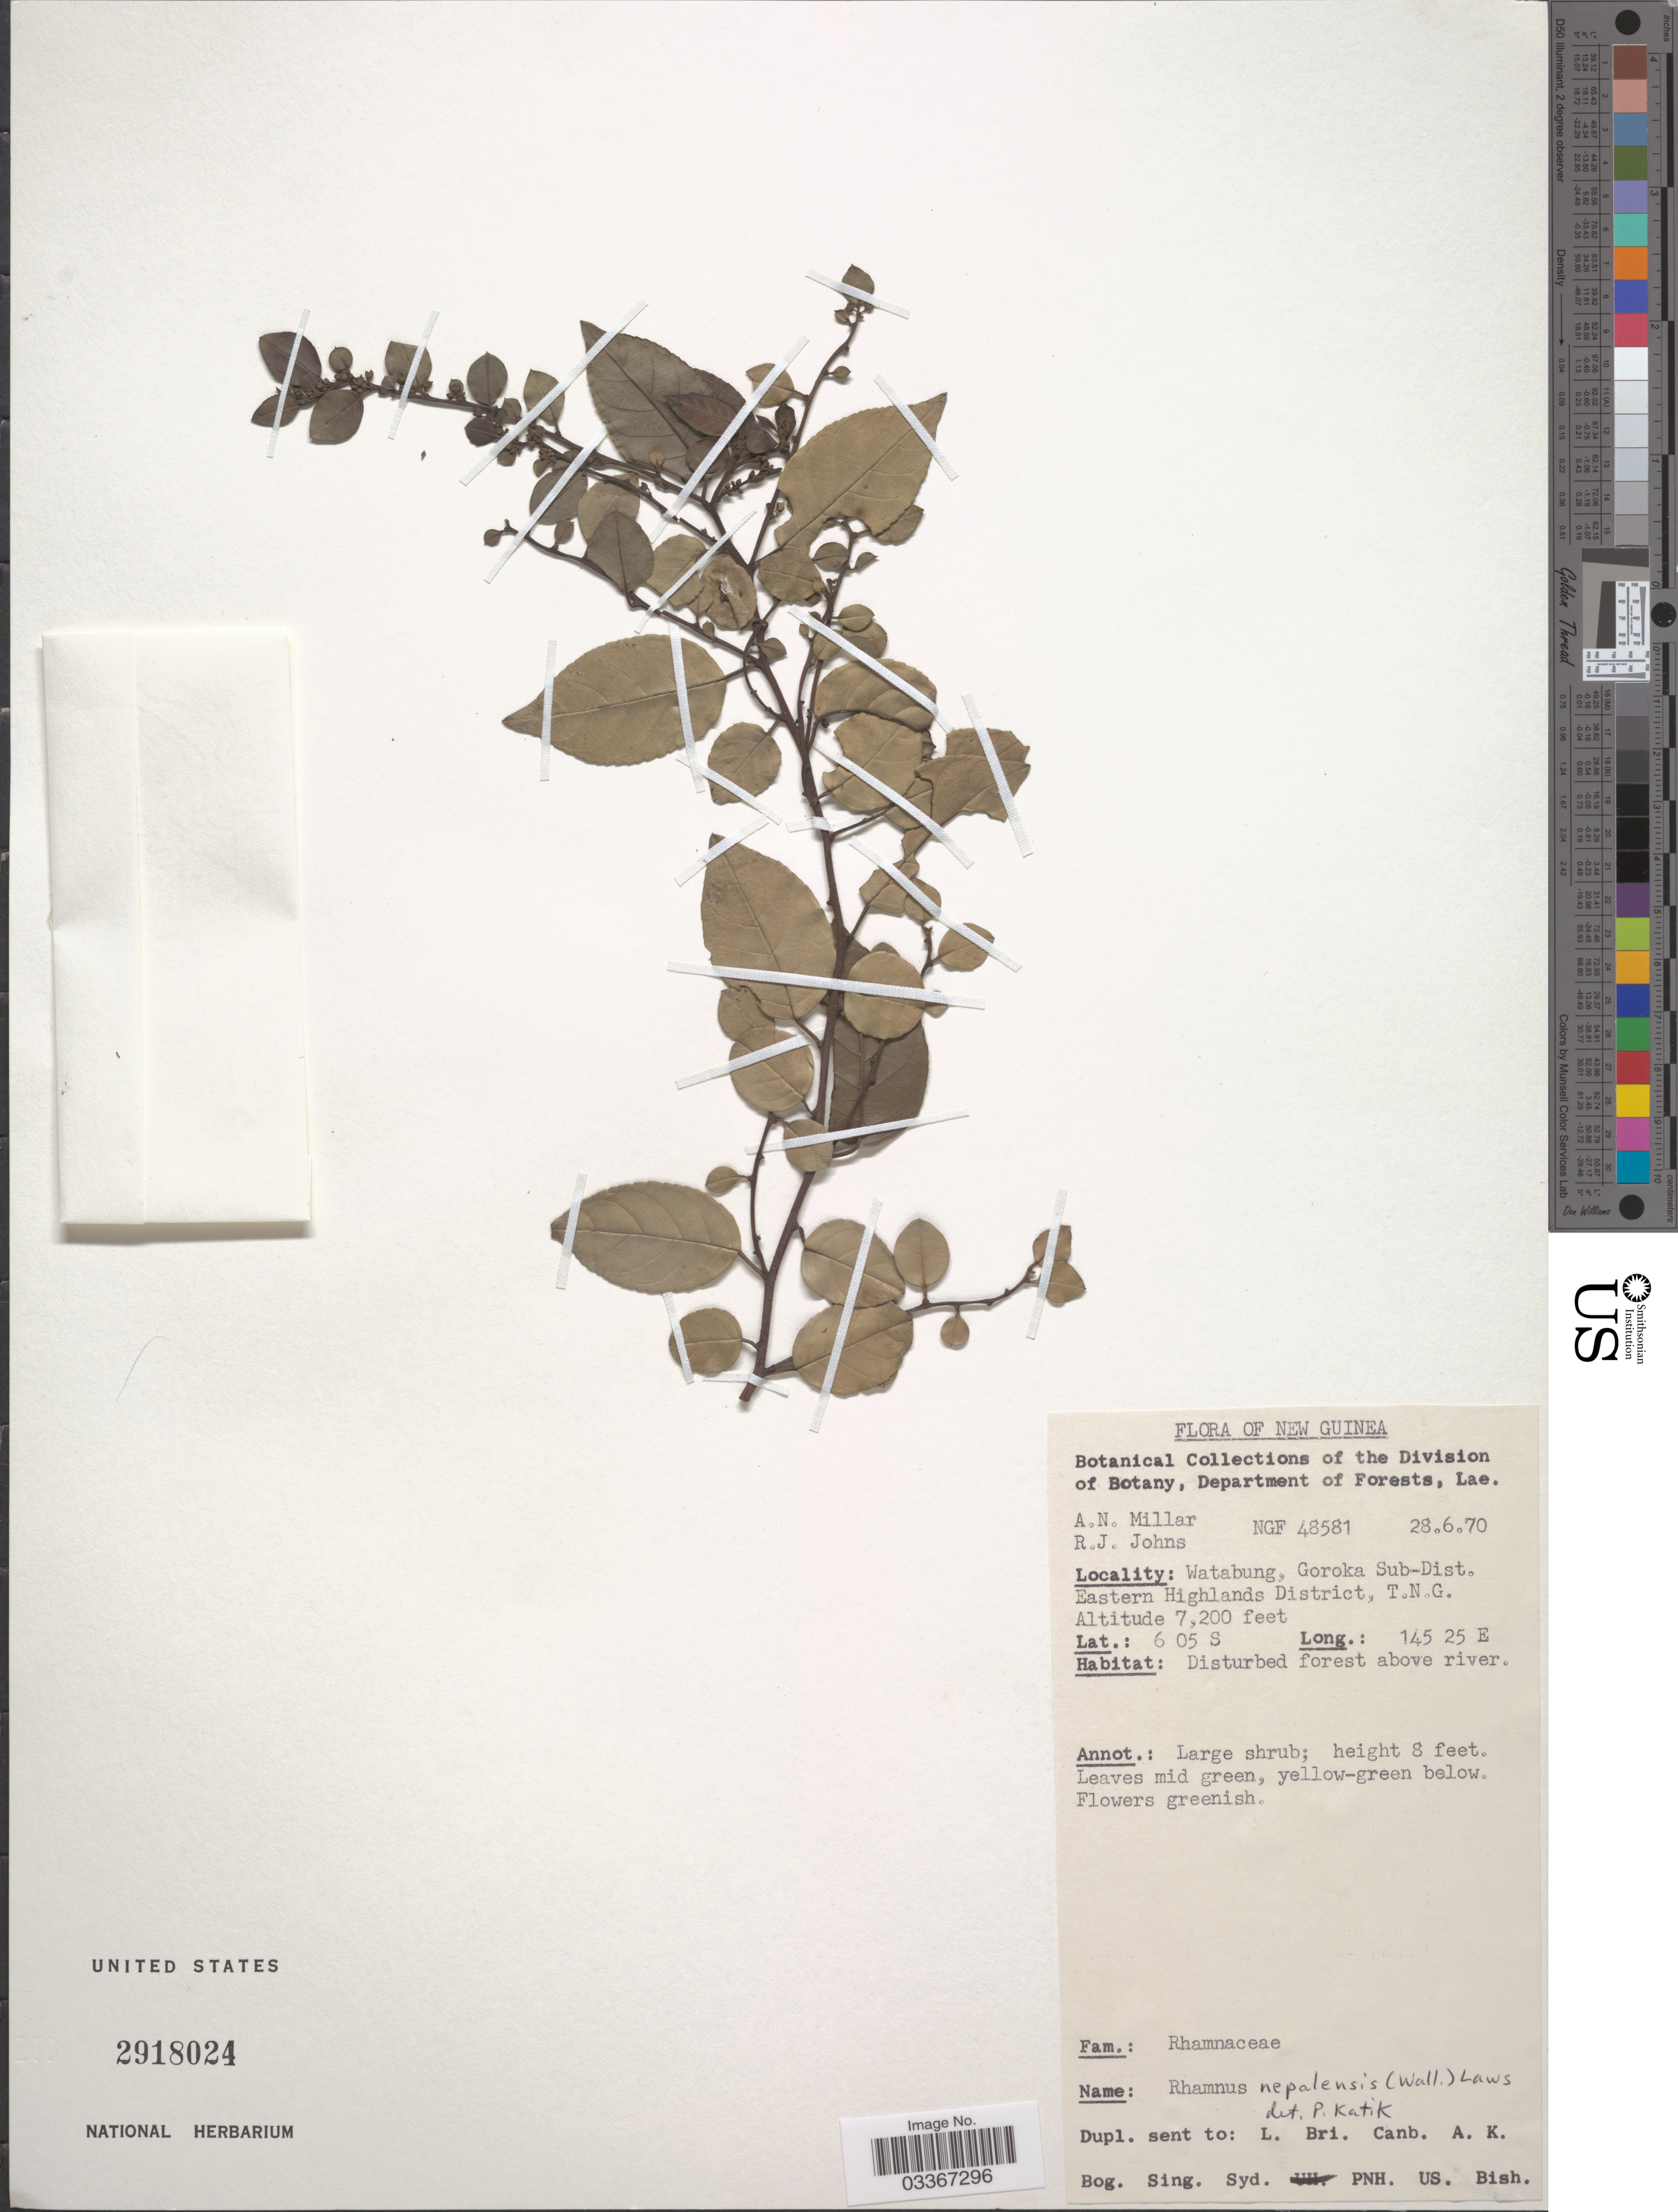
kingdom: Plantae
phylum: Tracheophyta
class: Magnoliopsida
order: Rosales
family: Rhamnaceae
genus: Rhamnus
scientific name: Rhamnus nepalensis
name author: (Wall.) M.A. Lawson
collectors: A. Millar & R. Johns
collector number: NGF 48581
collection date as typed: Transcribed d/m/y: 28/6/70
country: Papua New Guinea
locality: New Guinea. Watabungm Goroka Sub-Dist. Eastern Highlands District, T.N.G.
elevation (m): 2195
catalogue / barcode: US 291802